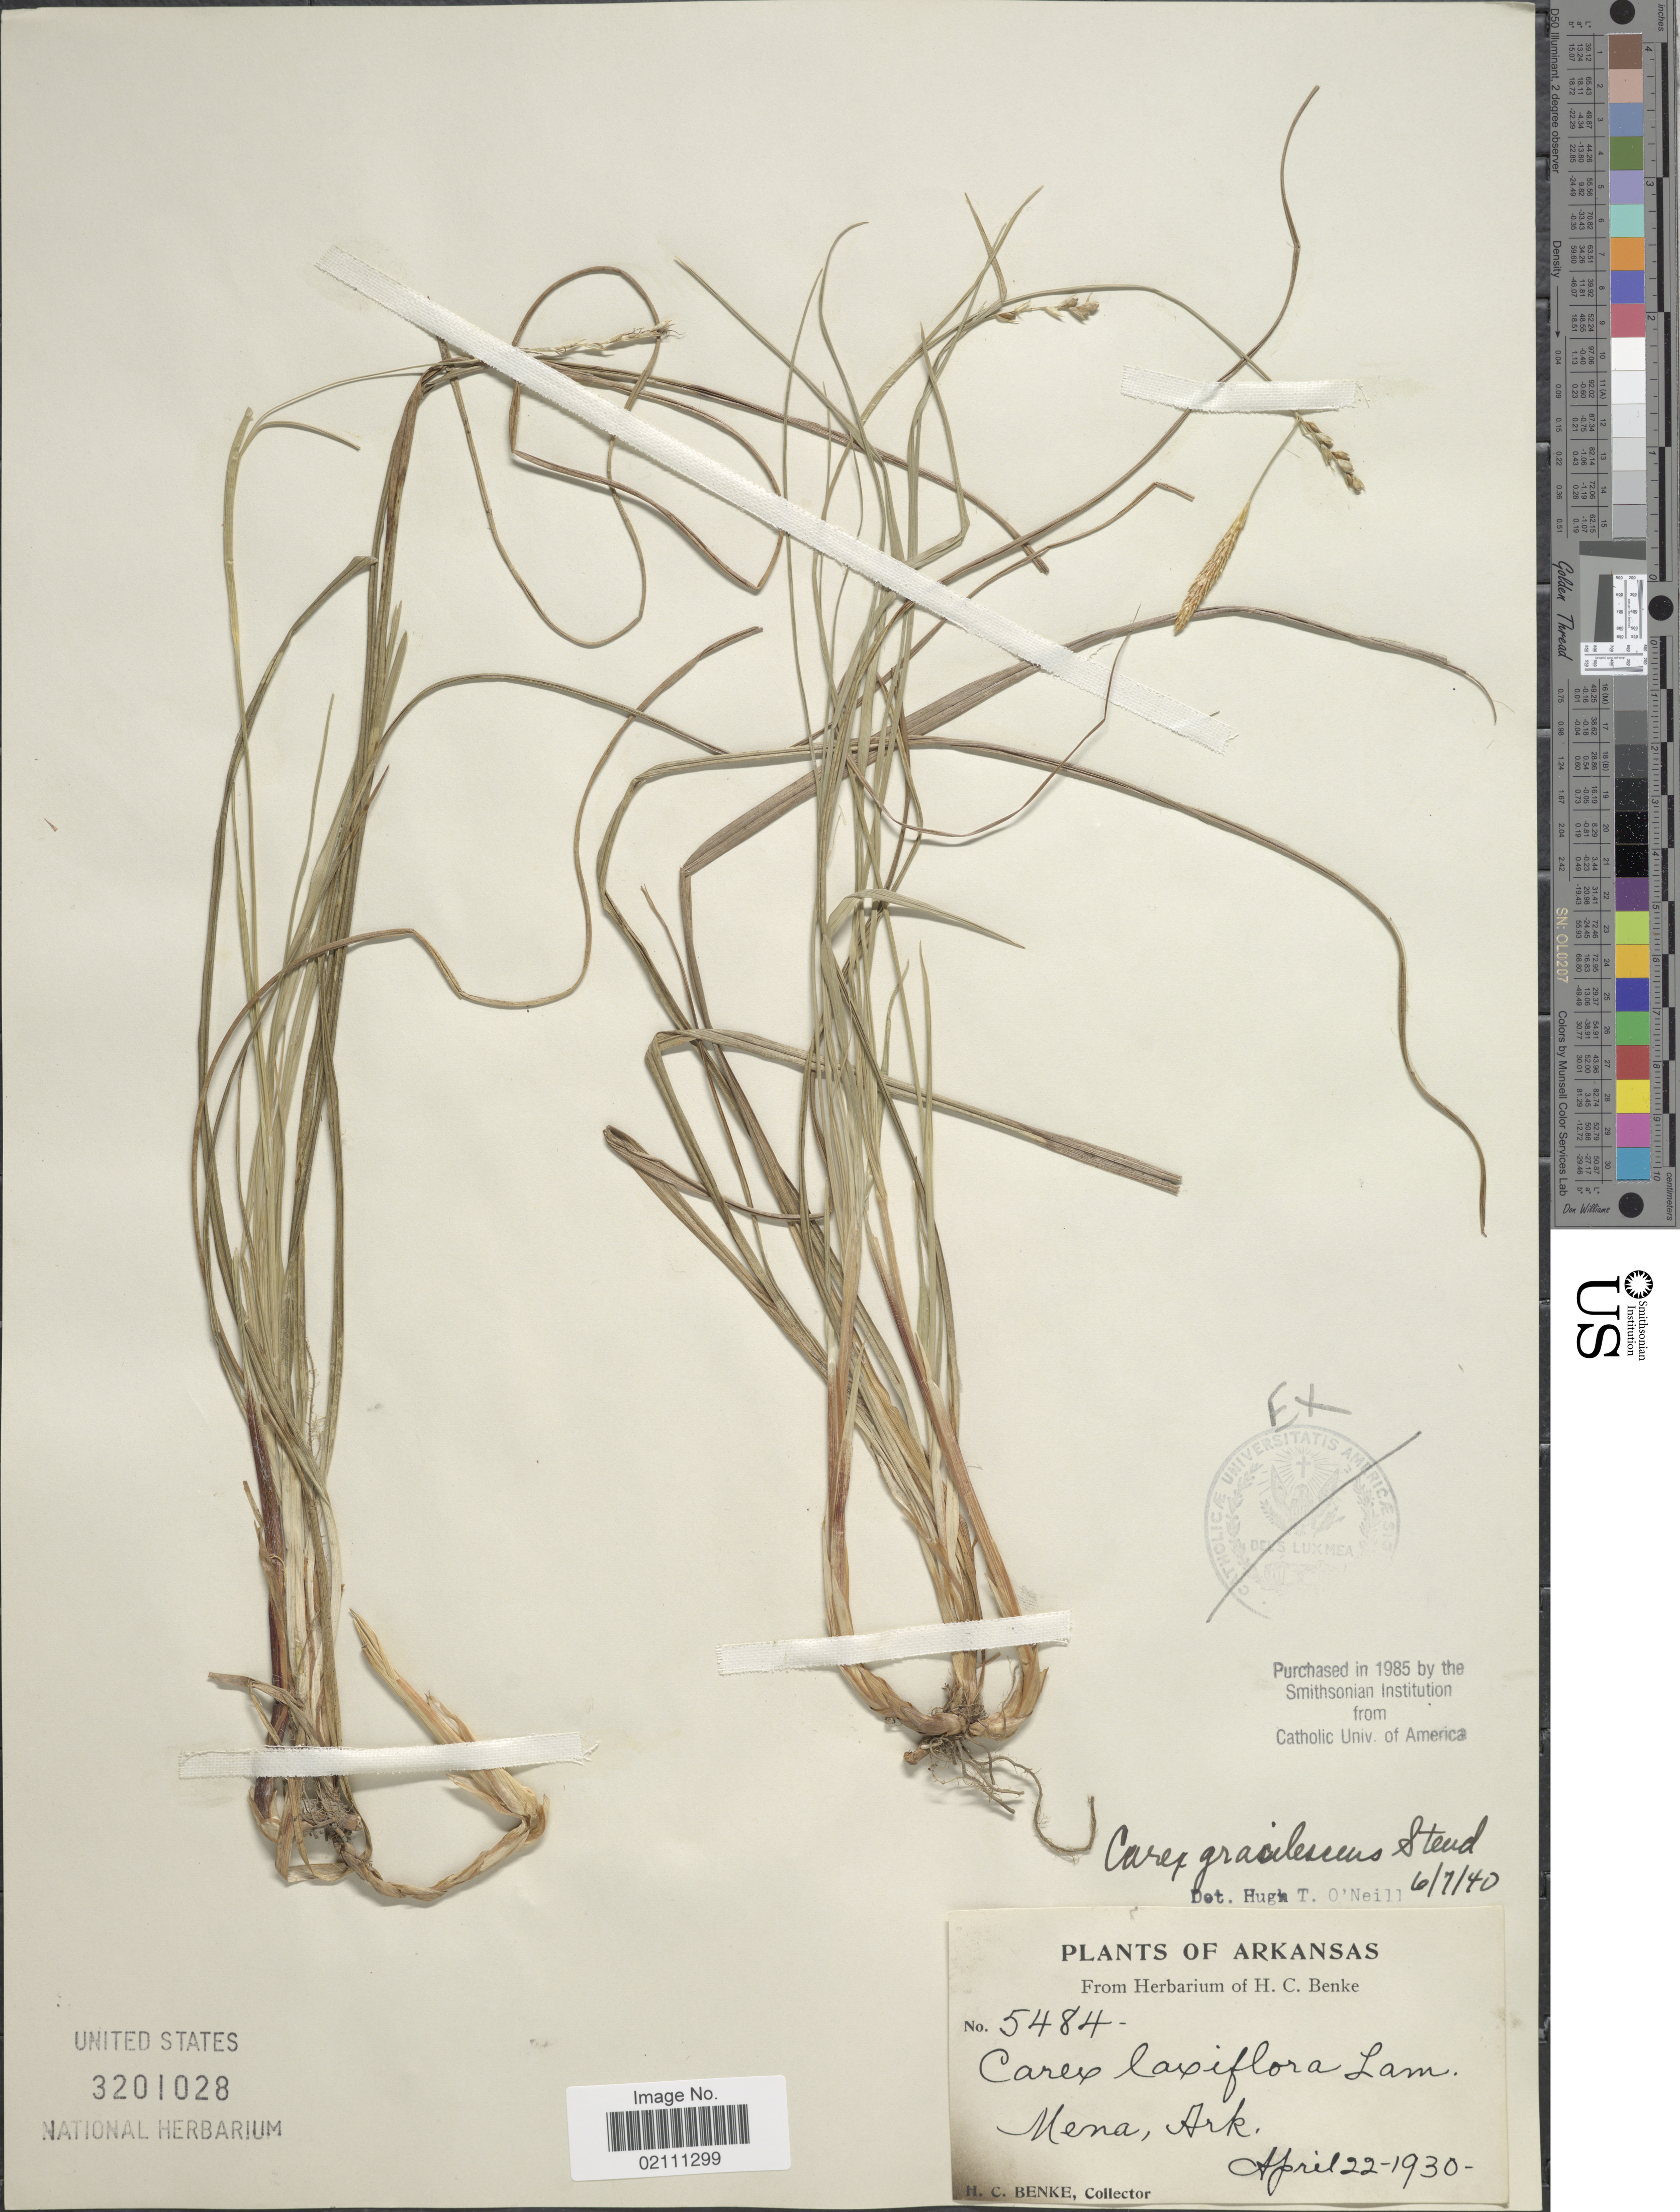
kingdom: Plantae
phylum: Tracheophyta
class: Liliopsida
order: Poales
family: Cyperaceae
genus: Carex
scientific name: Carex gracilescens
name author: Steud.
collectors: H. Benke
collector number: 5484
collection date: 1930-04-22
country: United States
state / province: Arkansas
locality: Mena.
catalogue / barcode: US 3201028